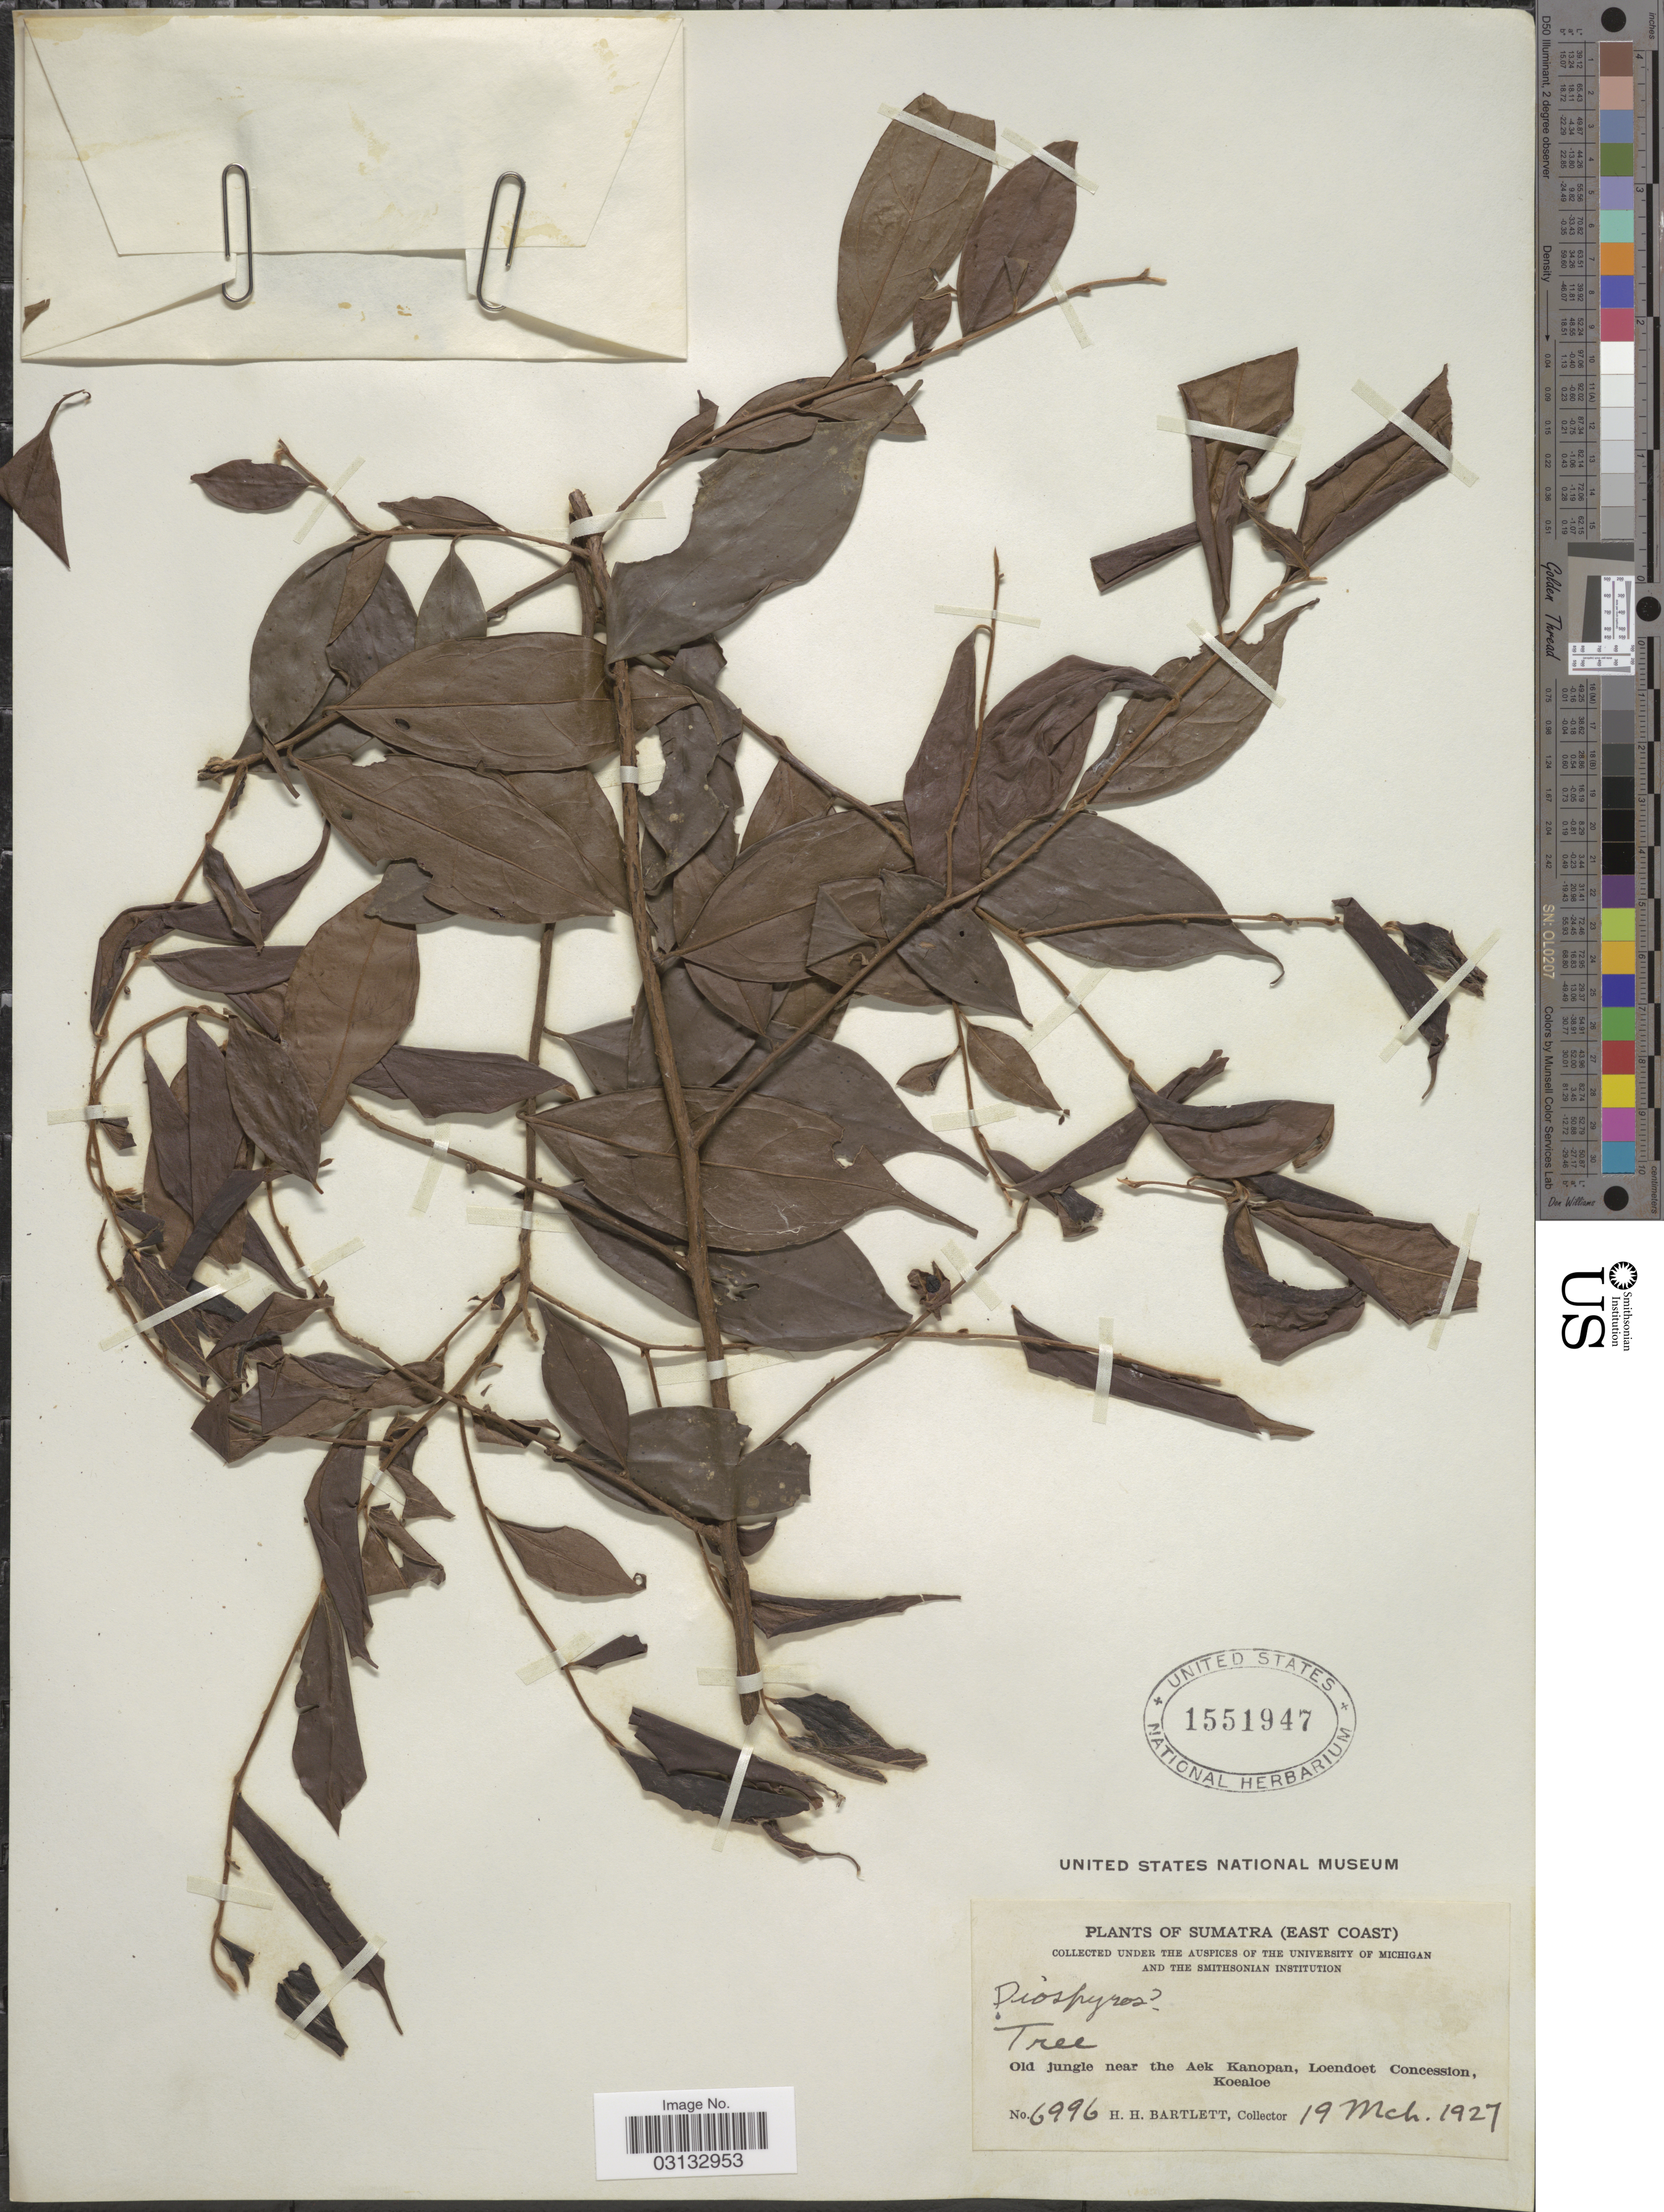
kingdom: Plantae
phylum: Tracheophyta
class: Magnoliopsida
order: Ericales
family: Ebenaceae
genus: Diospyros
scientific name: Diospyros sp.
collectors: H. H. Bartlett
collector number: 6996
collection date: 1927-03-19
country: Indonesia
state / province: Sumatra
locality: (East Coast), Old jungle near the Aek Kanopan, Loendoet Concession, Koealoe.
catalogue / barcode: US 1551947